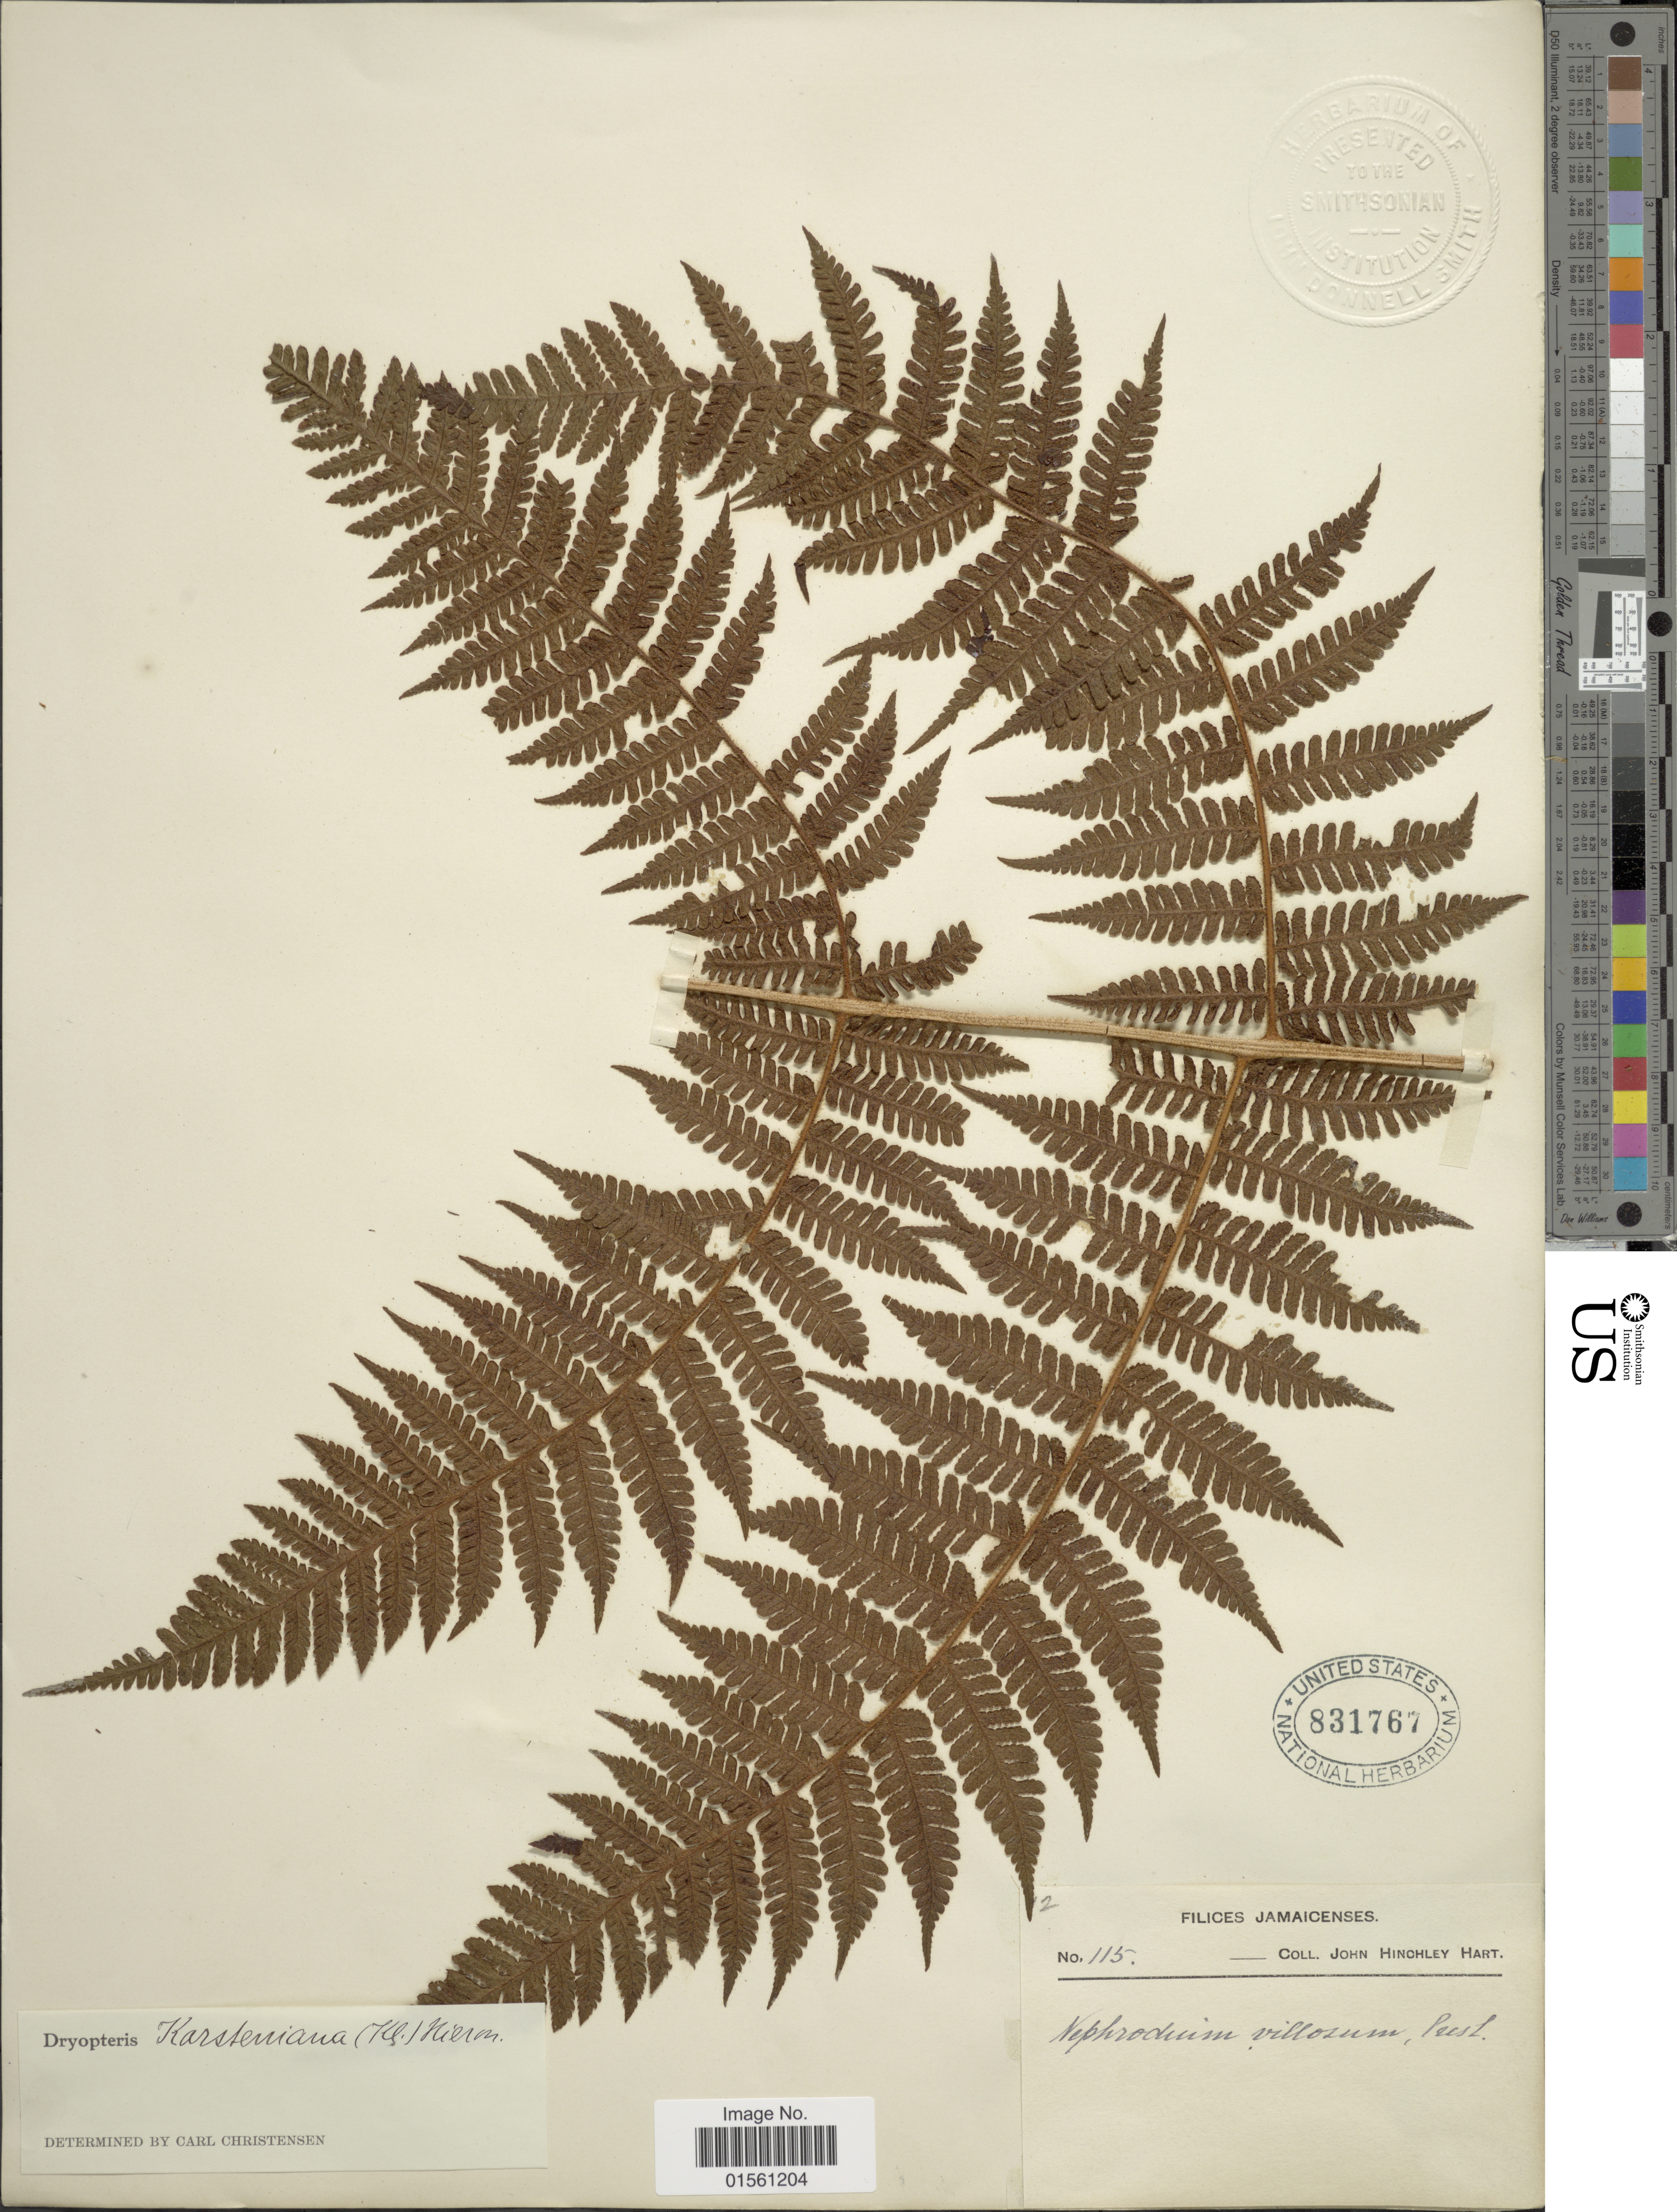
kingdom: Plantae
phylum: Tracheophyta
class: Polypodiopsida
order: Polypodiales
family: Dryopteridaceae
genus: Megalastrum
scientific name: Megalastrum pulverulentum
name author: (Poir.) A.R. Sm. & R.C. Moran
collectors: J. H. Hart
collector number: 115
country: Jamaica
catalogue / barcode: US 831767